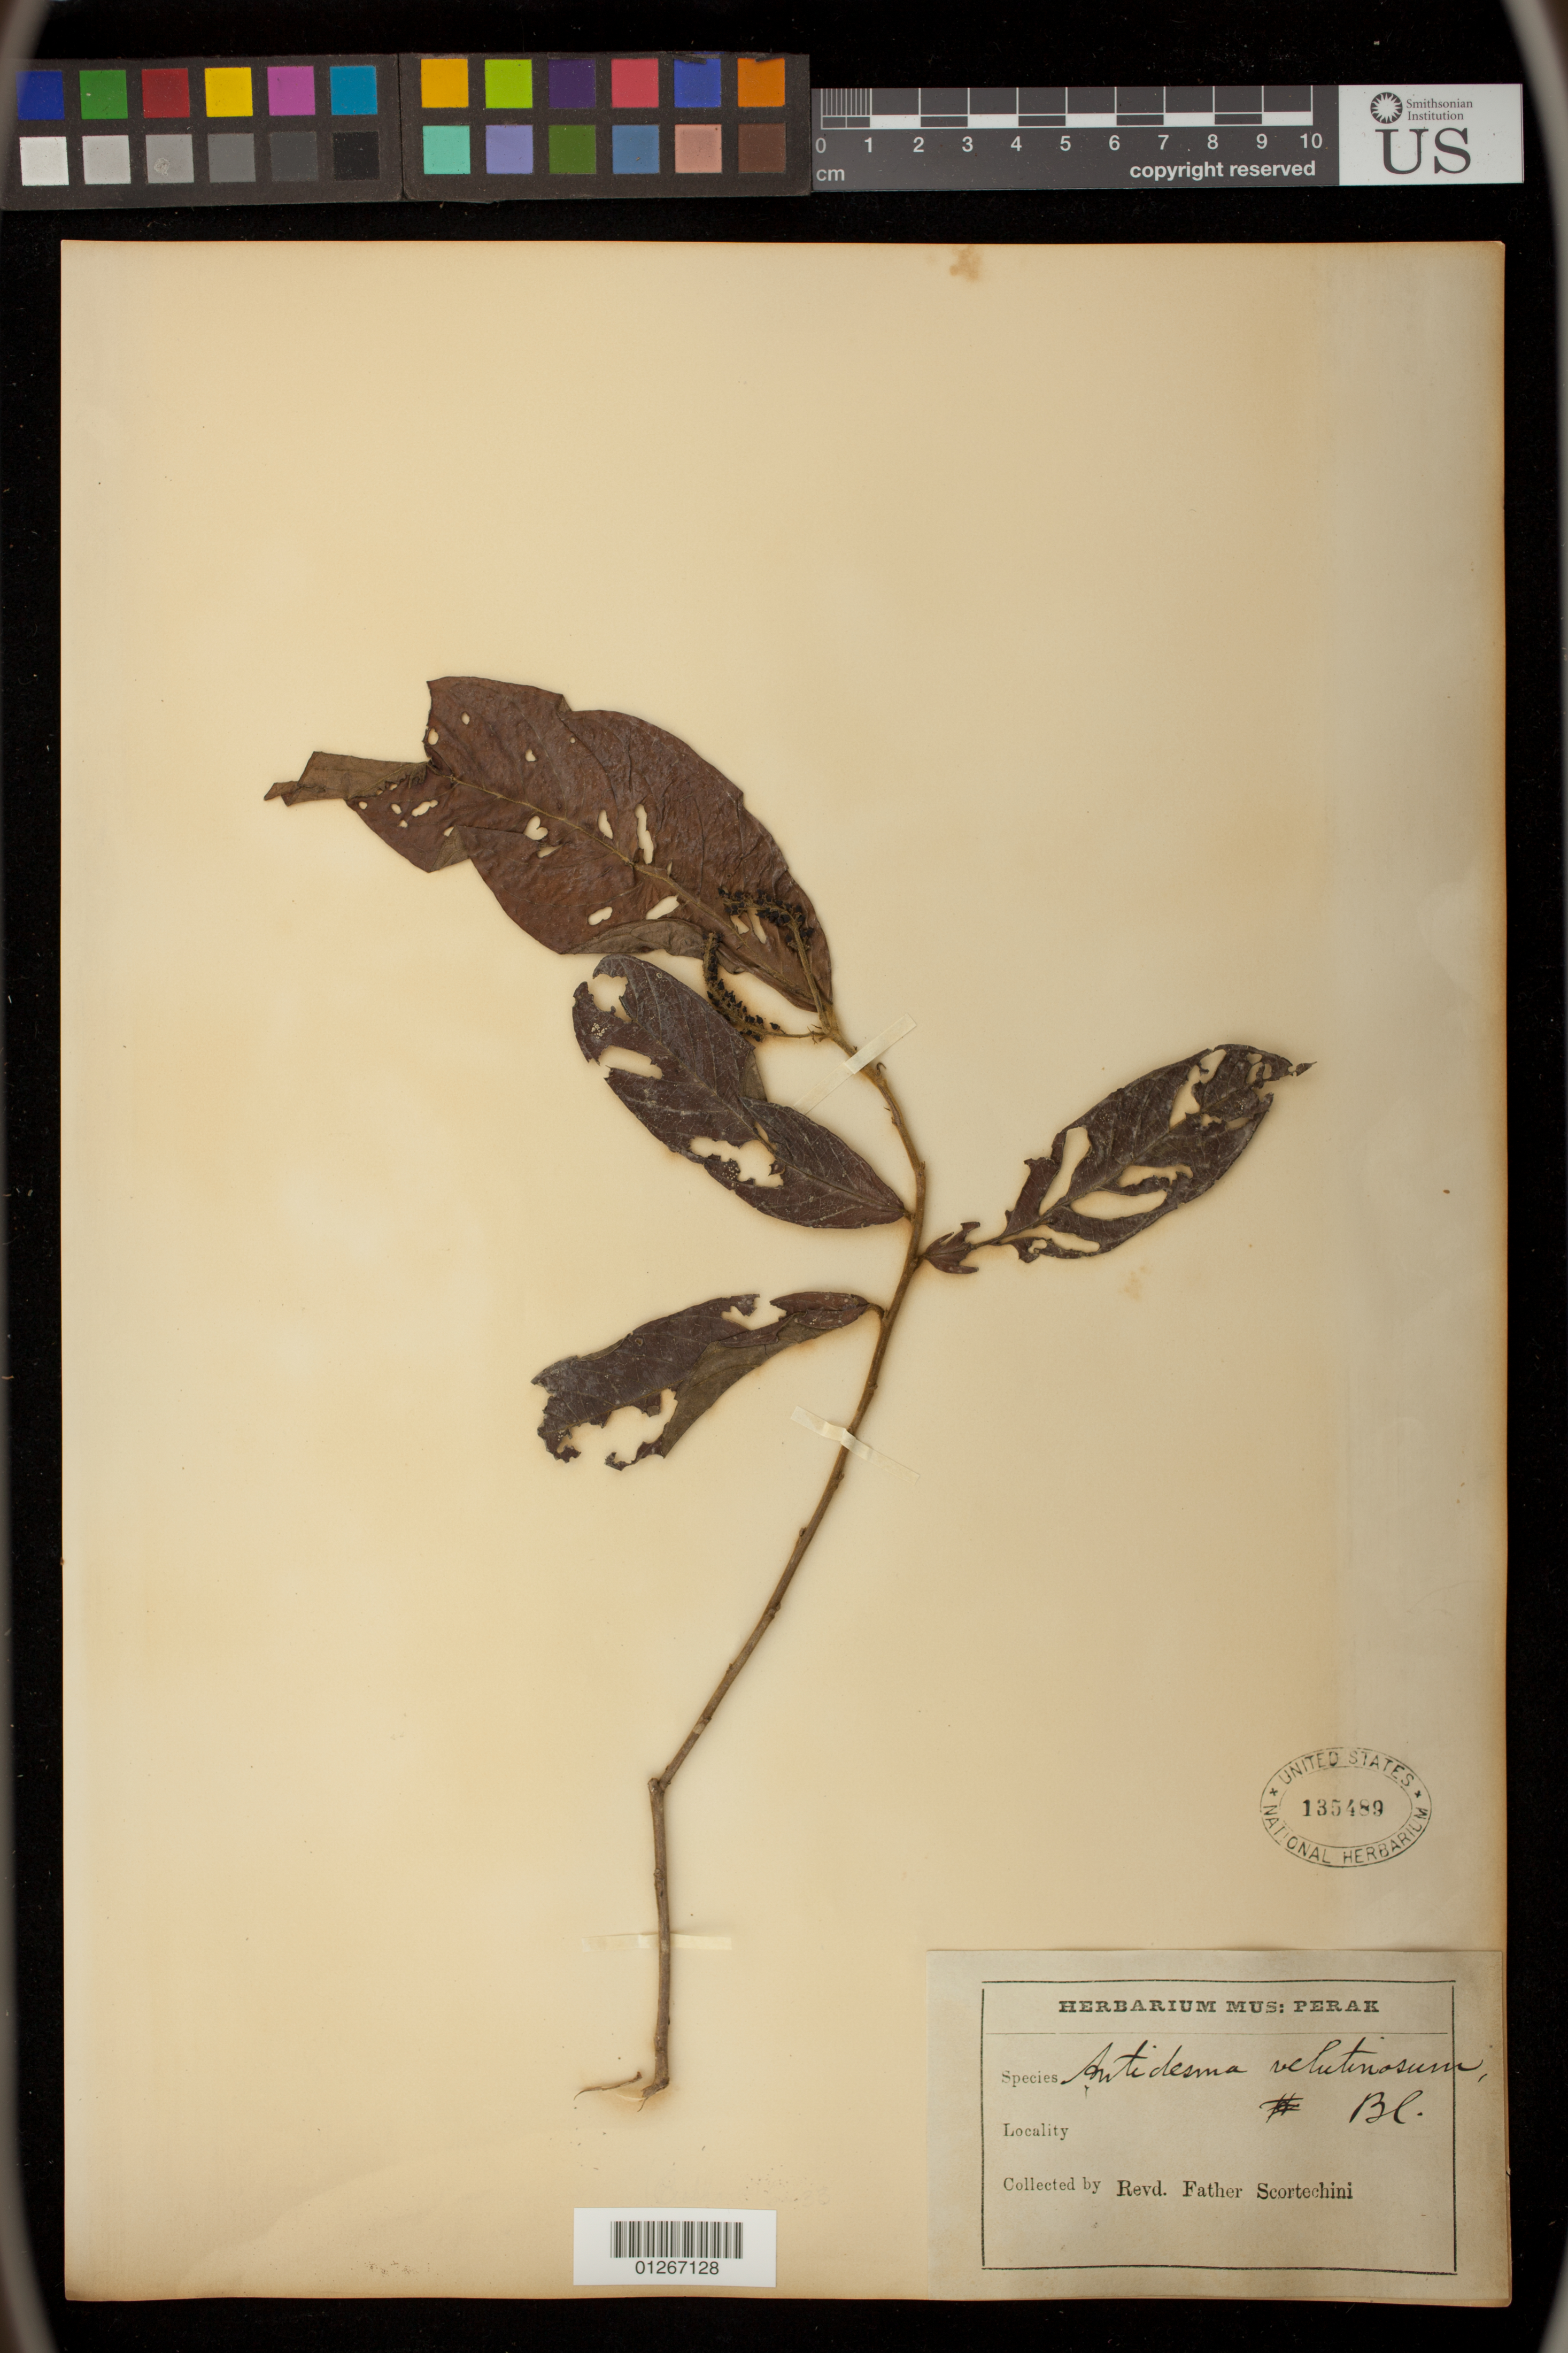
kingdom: Plantae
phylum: Tracheophyta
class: Magnoliopsida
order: Malpighiales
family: Phyllanthaceae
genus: Antidesma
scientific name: Antidesma velutinosum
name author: Miq.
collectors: Fr. Scortechini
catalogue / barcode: US 135489